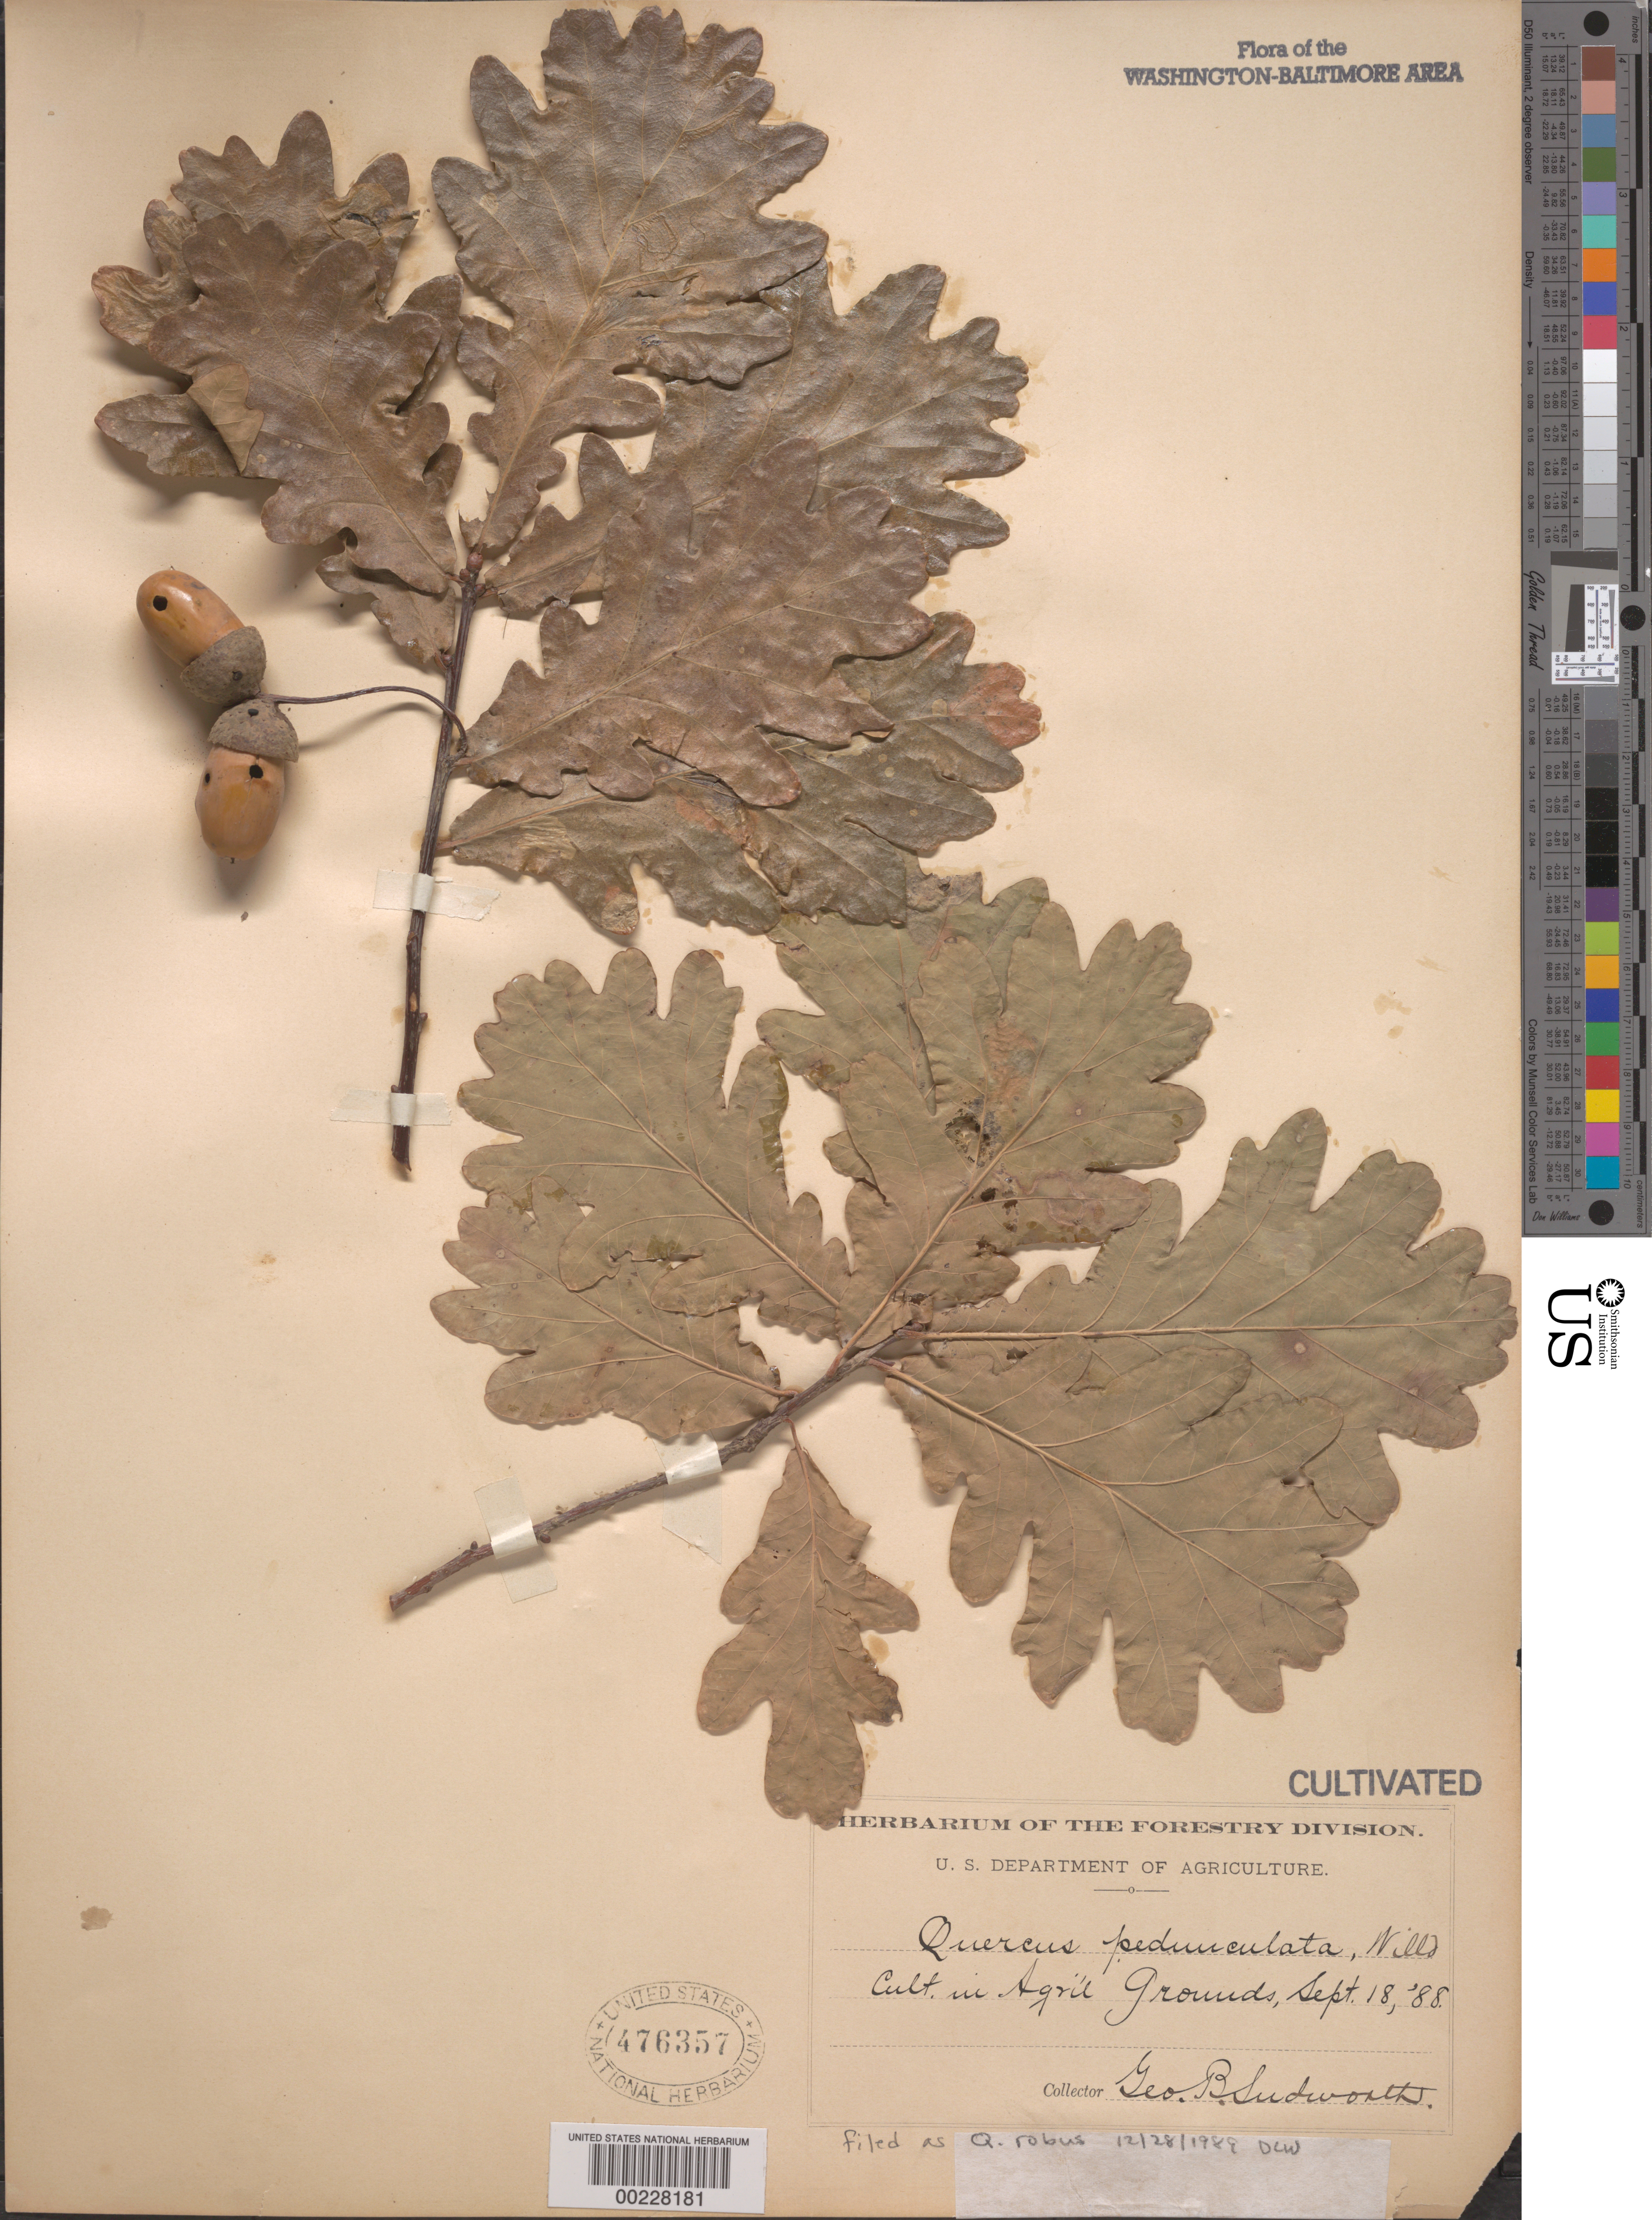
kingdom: Plantae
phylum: Tracheophyta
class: Magnoliopsida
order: Fagales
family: Fagaceae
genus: Quercus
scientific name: Quercus robur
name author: L.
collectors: G. B. Sudworth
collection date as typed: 18 Sep 1888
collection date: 1888-09-18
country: United States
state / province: District of Columbia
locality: Agricultural grounds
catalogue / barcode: US 476357